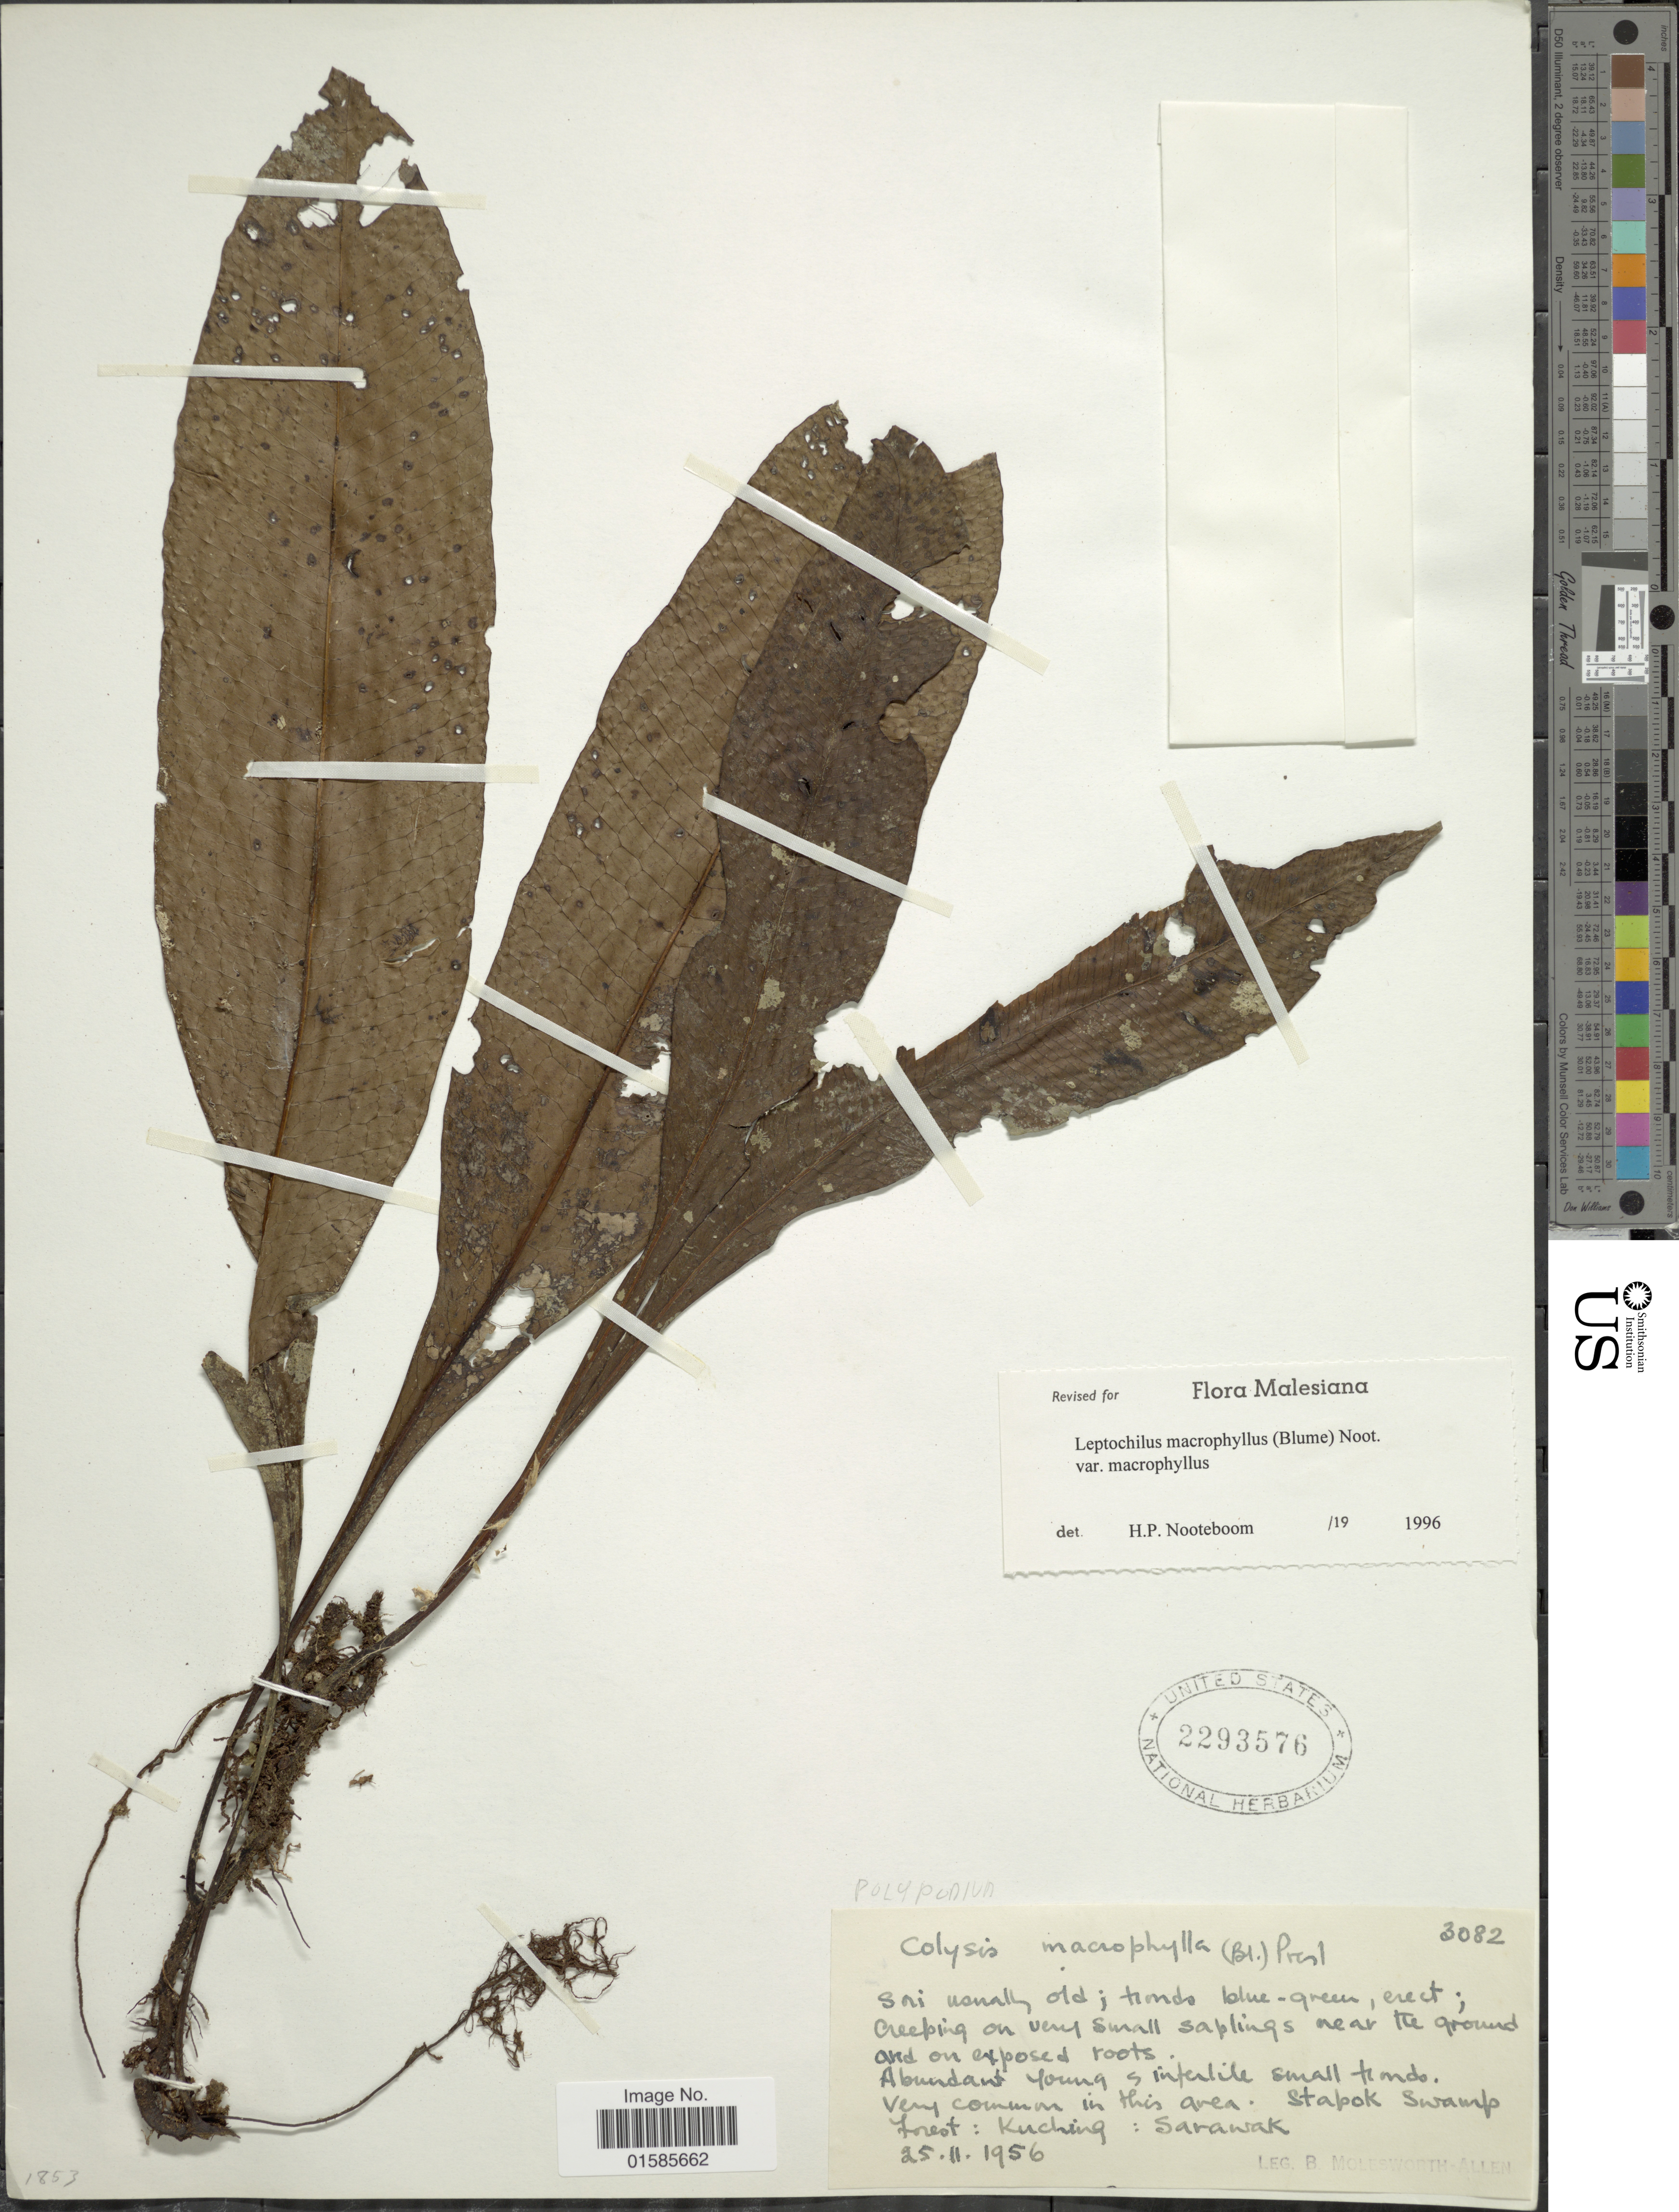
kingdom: Plantae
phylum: Tracheophyta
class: Polypodiopsida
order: Polypodiales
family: Polypodiaceae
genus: Leptochilus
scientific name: Leptochilus macrophyllus var. macrophyllus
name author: (Blume) Noot.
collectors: B. E. G. Molesworth-Allen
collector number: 3082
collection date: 1956-11-25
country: Malaysia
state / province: Sarawak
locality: Stapok Swamp Forest: Kuchng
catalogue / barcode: US 2293576